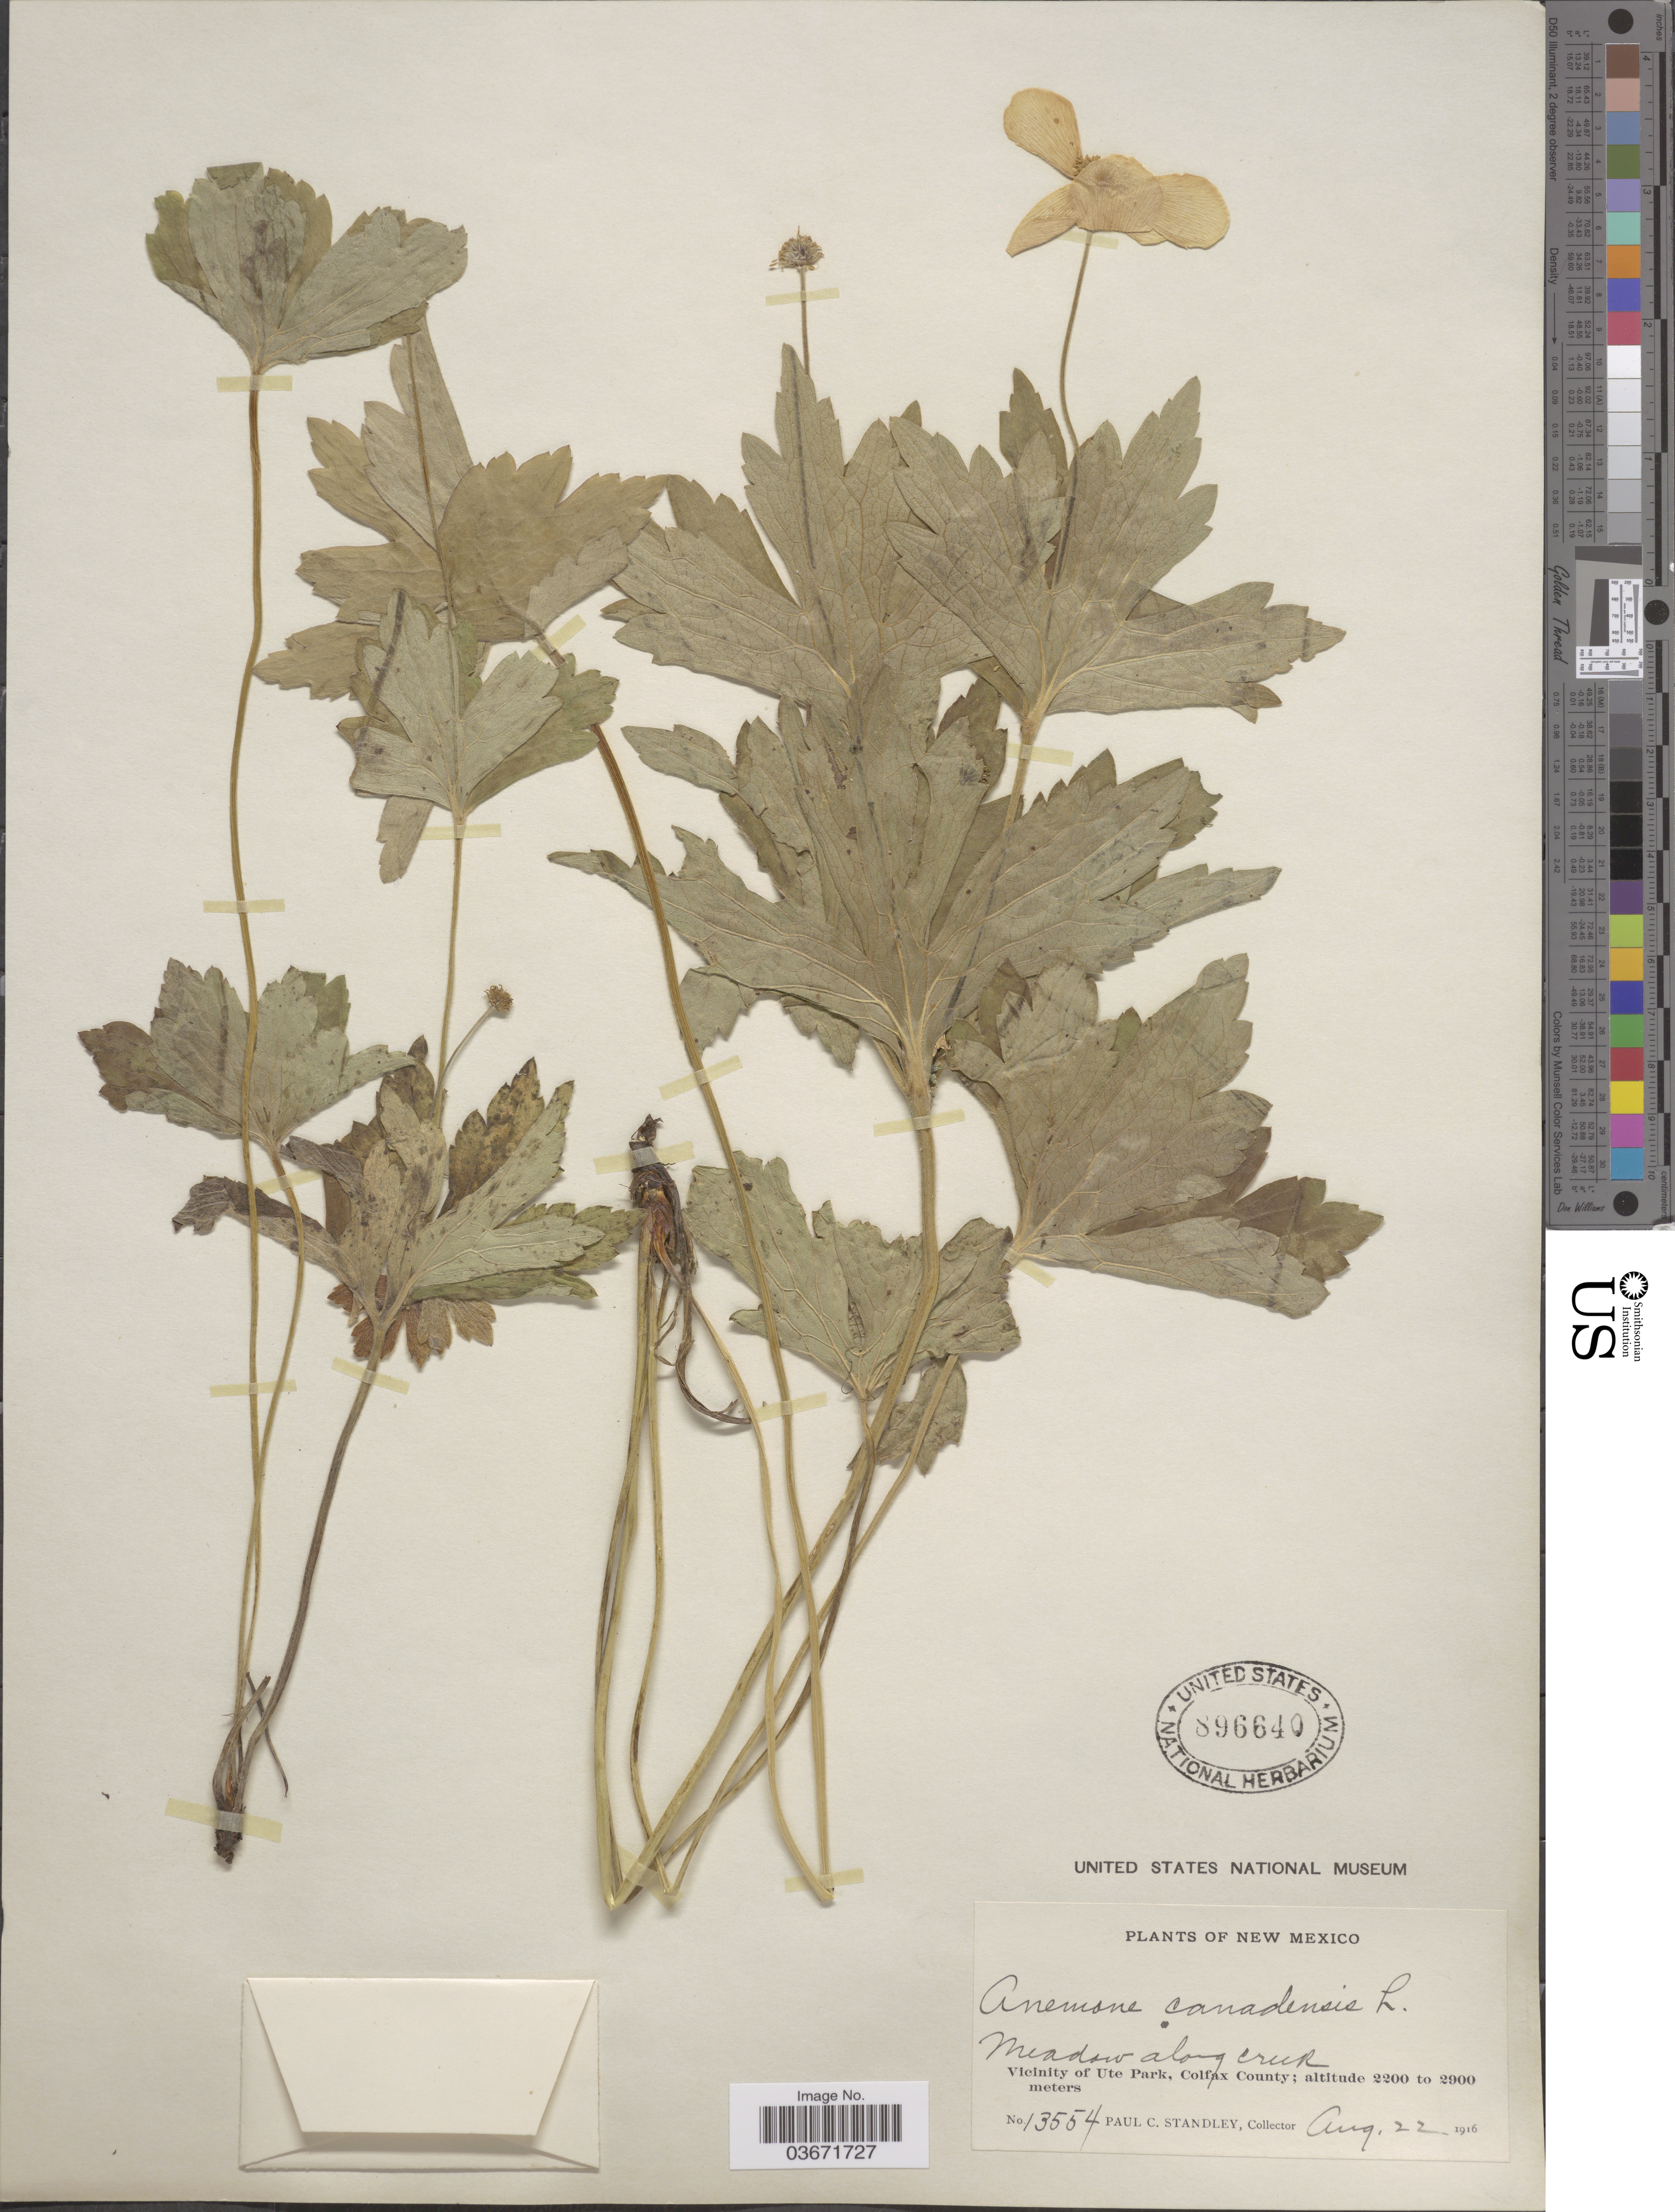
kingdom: Plantae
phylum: Tracheophyta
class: Magnoliopsida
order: Ranunculales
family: Ranunculaceae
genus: Anemone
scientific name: Anemone canadensis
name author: L.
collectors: P. C. Standley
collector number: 13554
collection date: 1916-08-22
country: United States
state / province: New Mexico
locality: Meadow along creek. Vicinity of Ute Park, Colfax County.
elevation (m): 2200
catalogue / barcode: US 896640